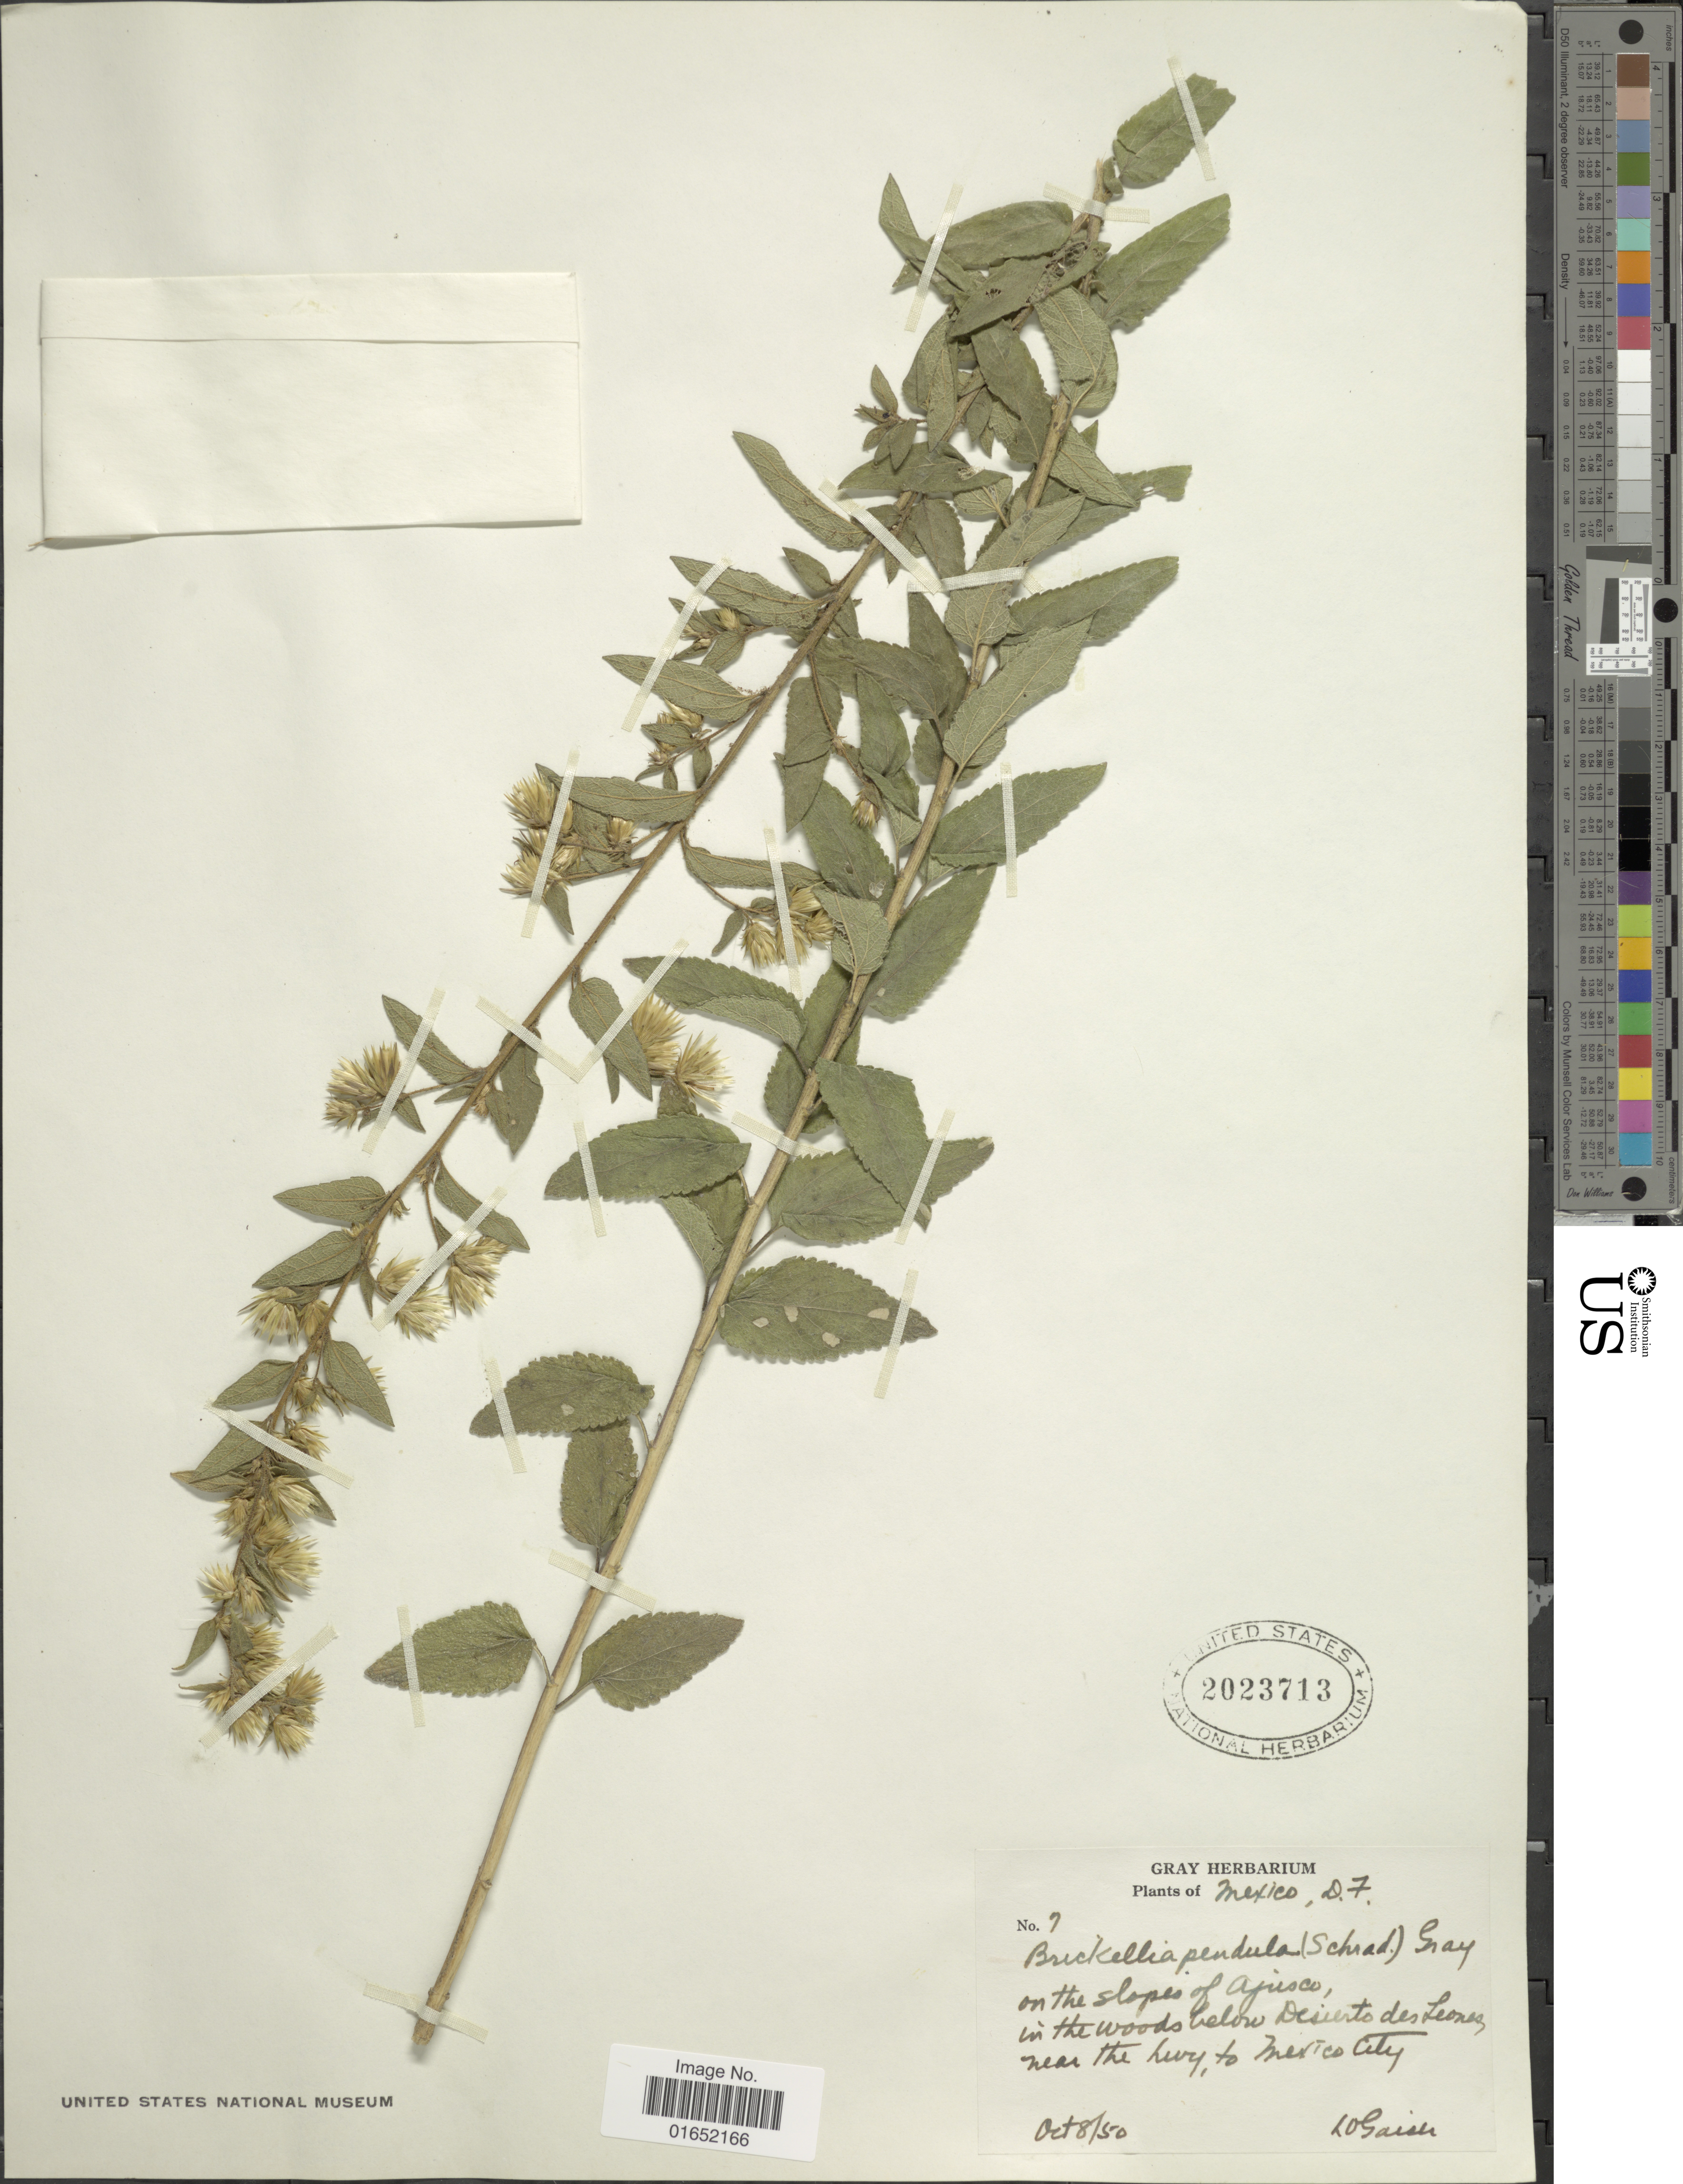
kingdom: Plantae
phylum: Tracheophyta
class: Magnoliopsida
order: Asterales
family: Asteraceae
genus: Brickellia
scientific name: Brickellia pendula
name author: (Schrad.) A. Gray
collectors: L. Gaiser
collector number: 7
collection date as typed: Transcribed d/m/y: 8/10/50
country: Mexico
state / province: Distrito Federal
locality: On the slopes of Ajusco, in the woods below Desierto des Leones near the hwy, to Mexico City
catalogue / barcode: US 2023713